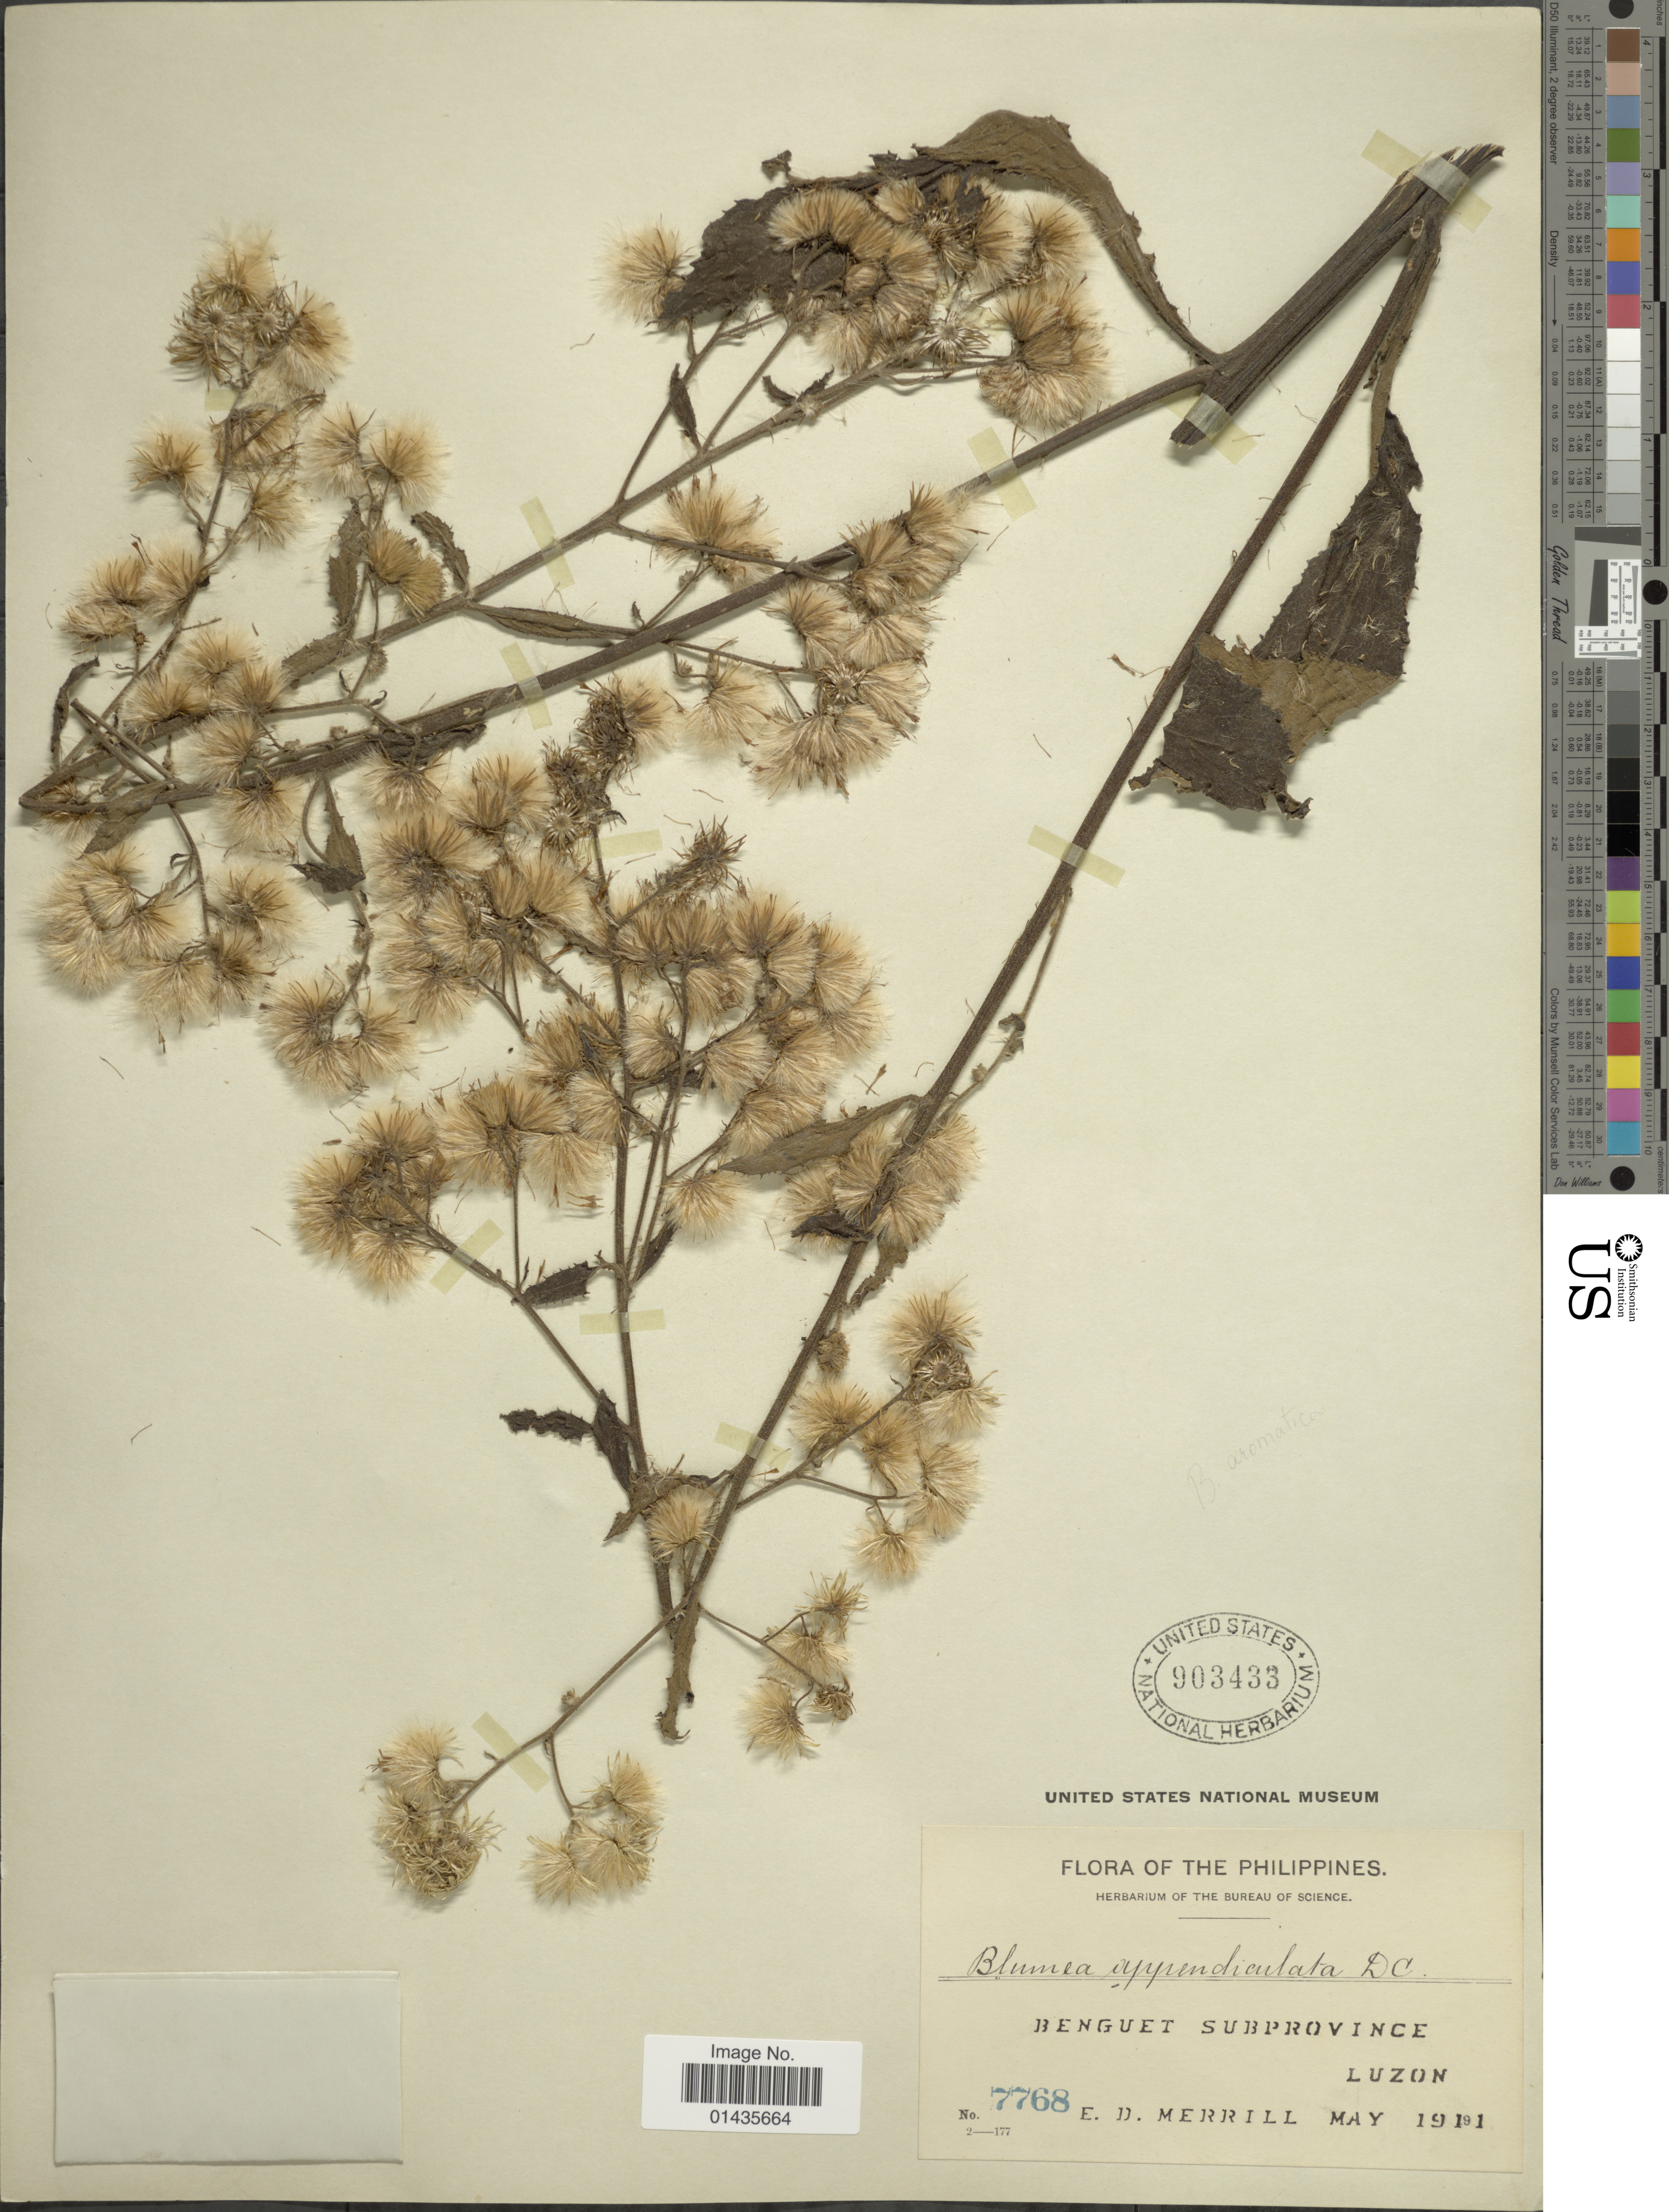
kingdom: Plantae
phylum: Tracheophyta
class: Magnoliopsida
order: Asterales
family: Asteraceae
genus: Blumea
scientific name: Blumea appendiculata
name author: DC.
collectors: E. Merrill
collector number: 7768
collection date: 1911-05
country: Philippines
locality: Benguet Subprovince, Luzon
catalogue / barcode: US 903433